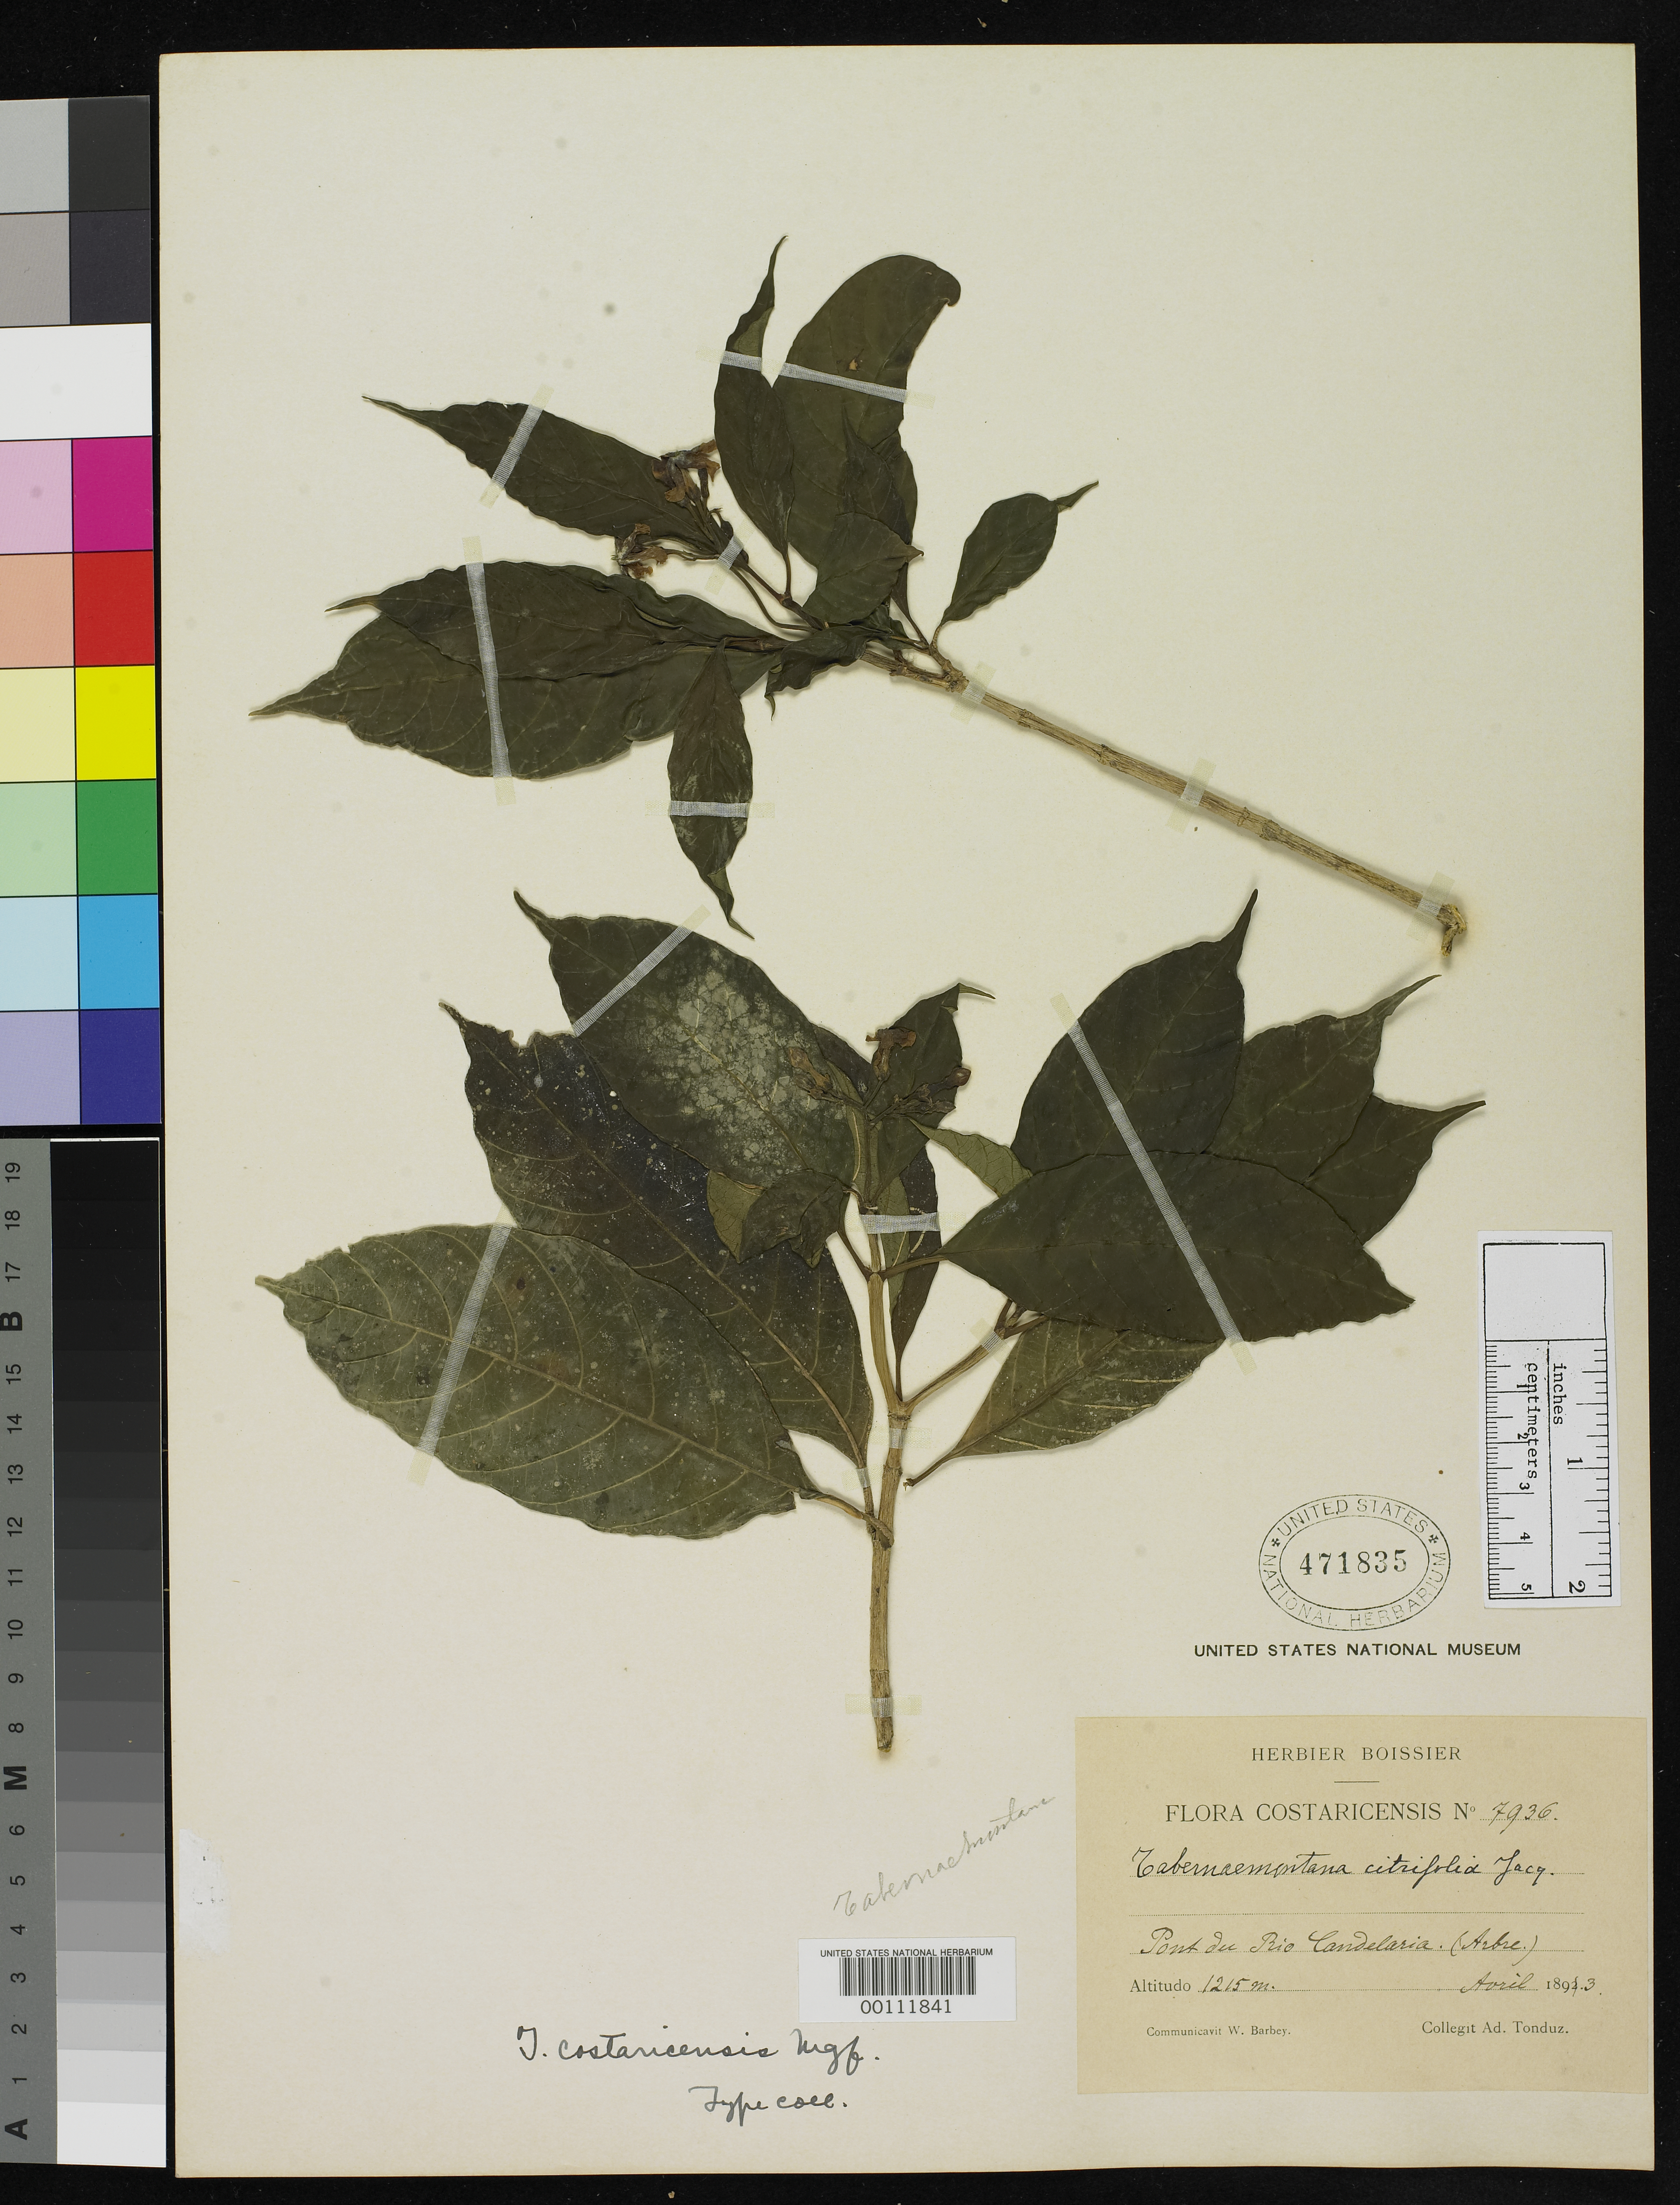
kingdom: Plantae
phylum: Tracheophyta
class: Magnoliopsida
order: Gentianales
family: Apocynaceae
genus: Tabernaemontana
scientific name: Tabernaemontana costaricensis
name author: Markgr.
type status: Isotype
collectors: A. Tonduz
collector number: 7936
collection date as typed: Apr 1893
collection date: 1893-04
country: Costa Rica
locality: Rio Candelaria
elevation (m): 1215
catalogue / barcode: US 471835